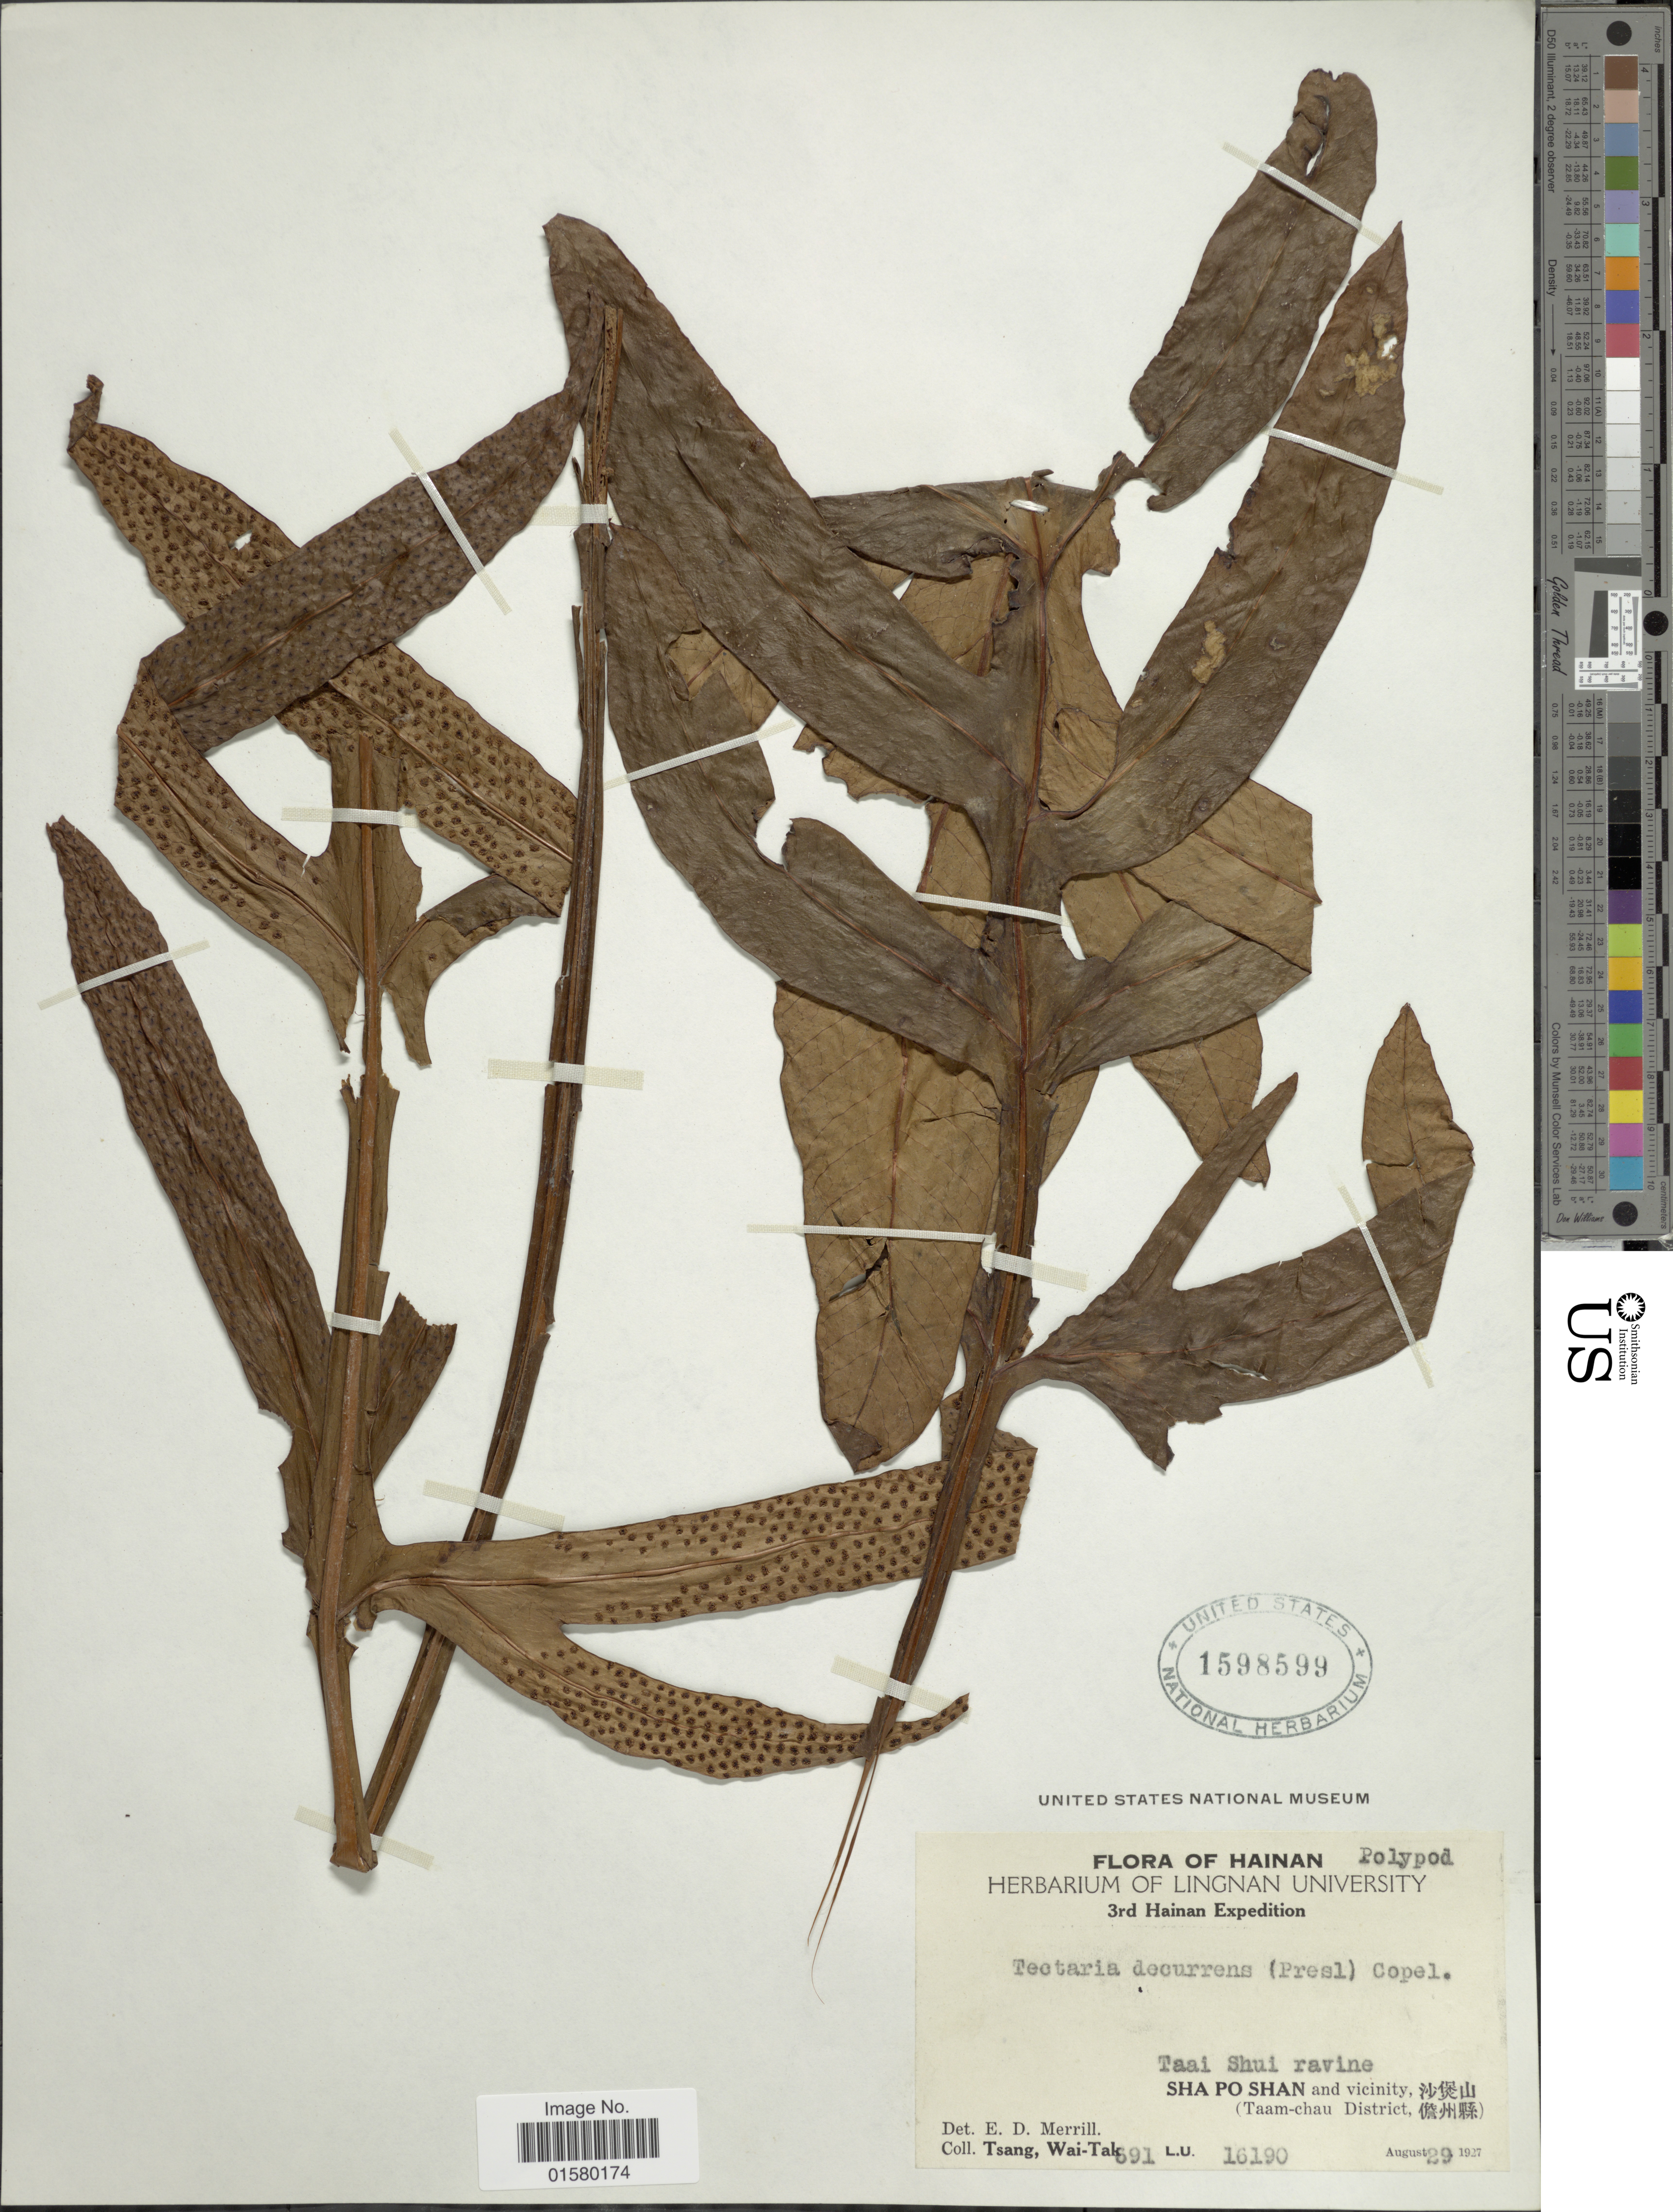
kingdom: Plantae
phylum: Tracheophyta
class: Polypodiopsida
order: Polypodiales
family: Tectariaceae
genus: Tectaria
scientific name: Tectaria decurrens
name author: (Presel.) Copel. in Elmer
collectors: W. T. Tsang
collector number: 691/L.U.16190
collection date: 1927-08-29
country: China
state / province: Hainan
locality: Taai Shui ravine, Sha Po Shan and vicinity, Taam-chau District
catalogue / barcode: US 1598599